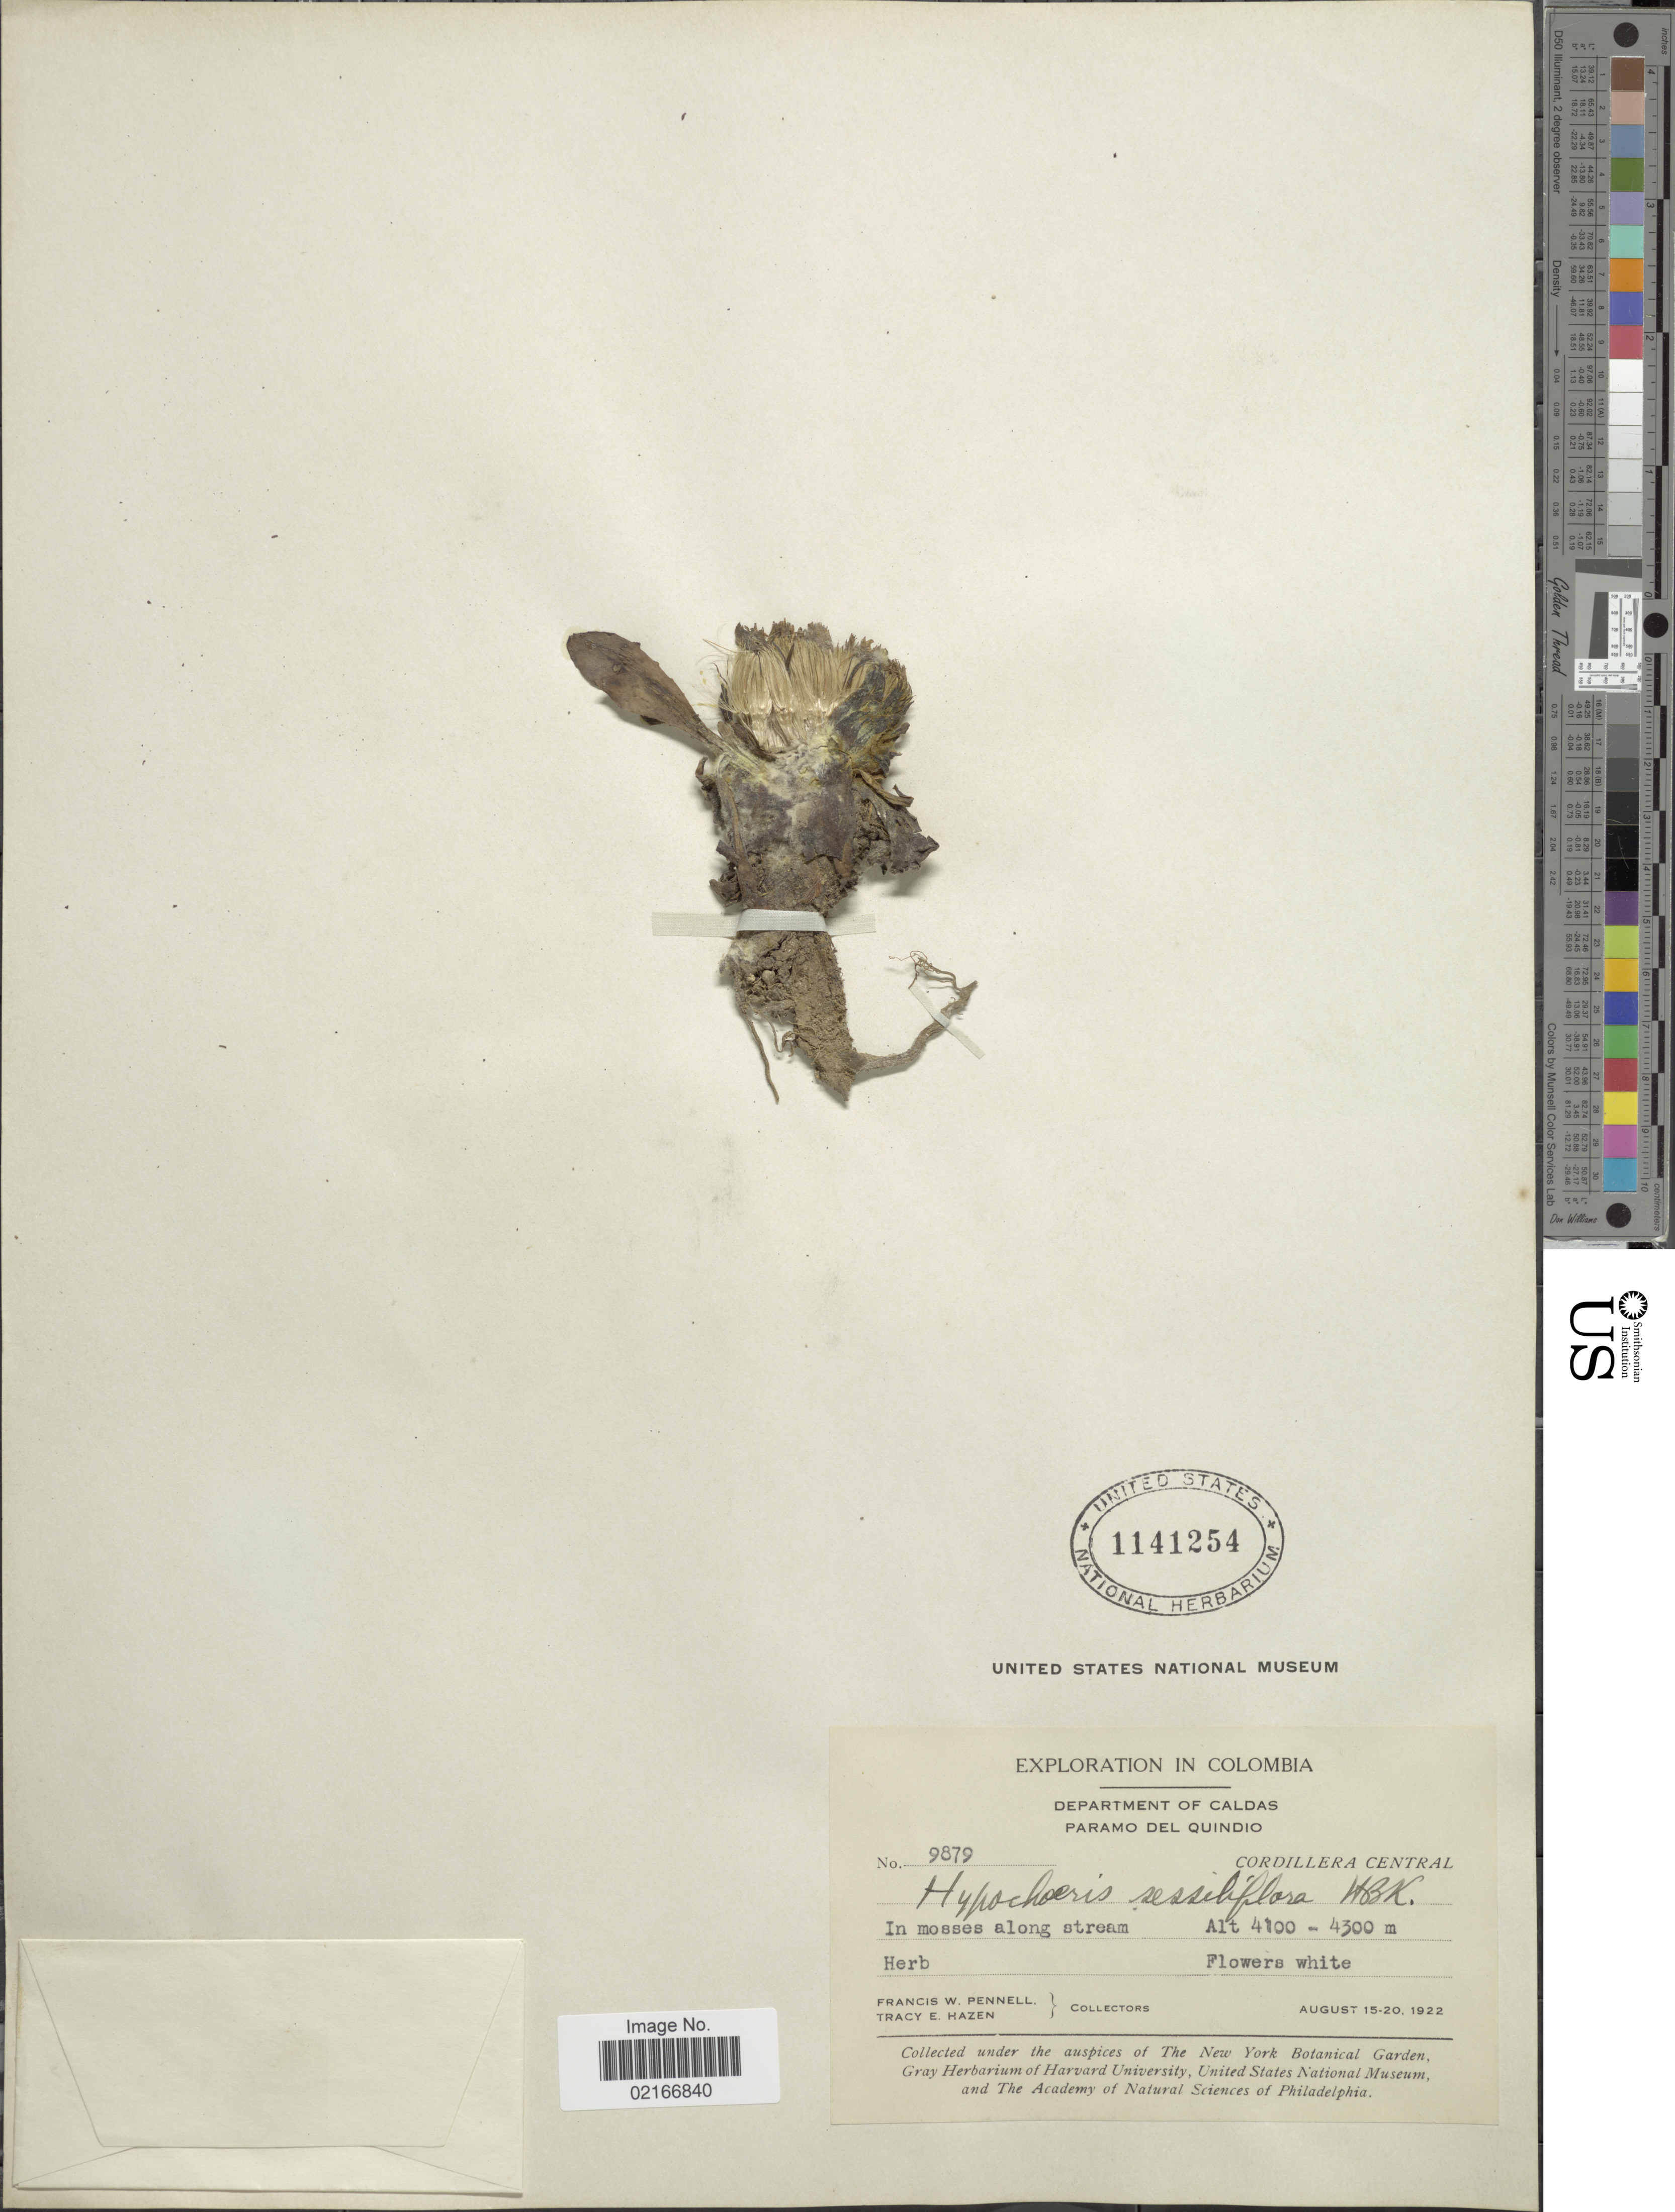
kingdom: Plantae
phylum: Tracheophyta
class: Magnoliopsida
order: Asterales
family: Asteraceae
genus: Hypochaeris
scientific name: Hypochaeris sessiflora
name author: Kunth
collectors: F. W. Pennell & T. E. Hazen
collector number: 9879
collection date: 1922-08-15/1922-08-20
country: Colombia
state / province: Caldas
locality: Paramo del Quindio. Cordillera Central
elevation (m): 4100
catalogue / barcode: US 1141254